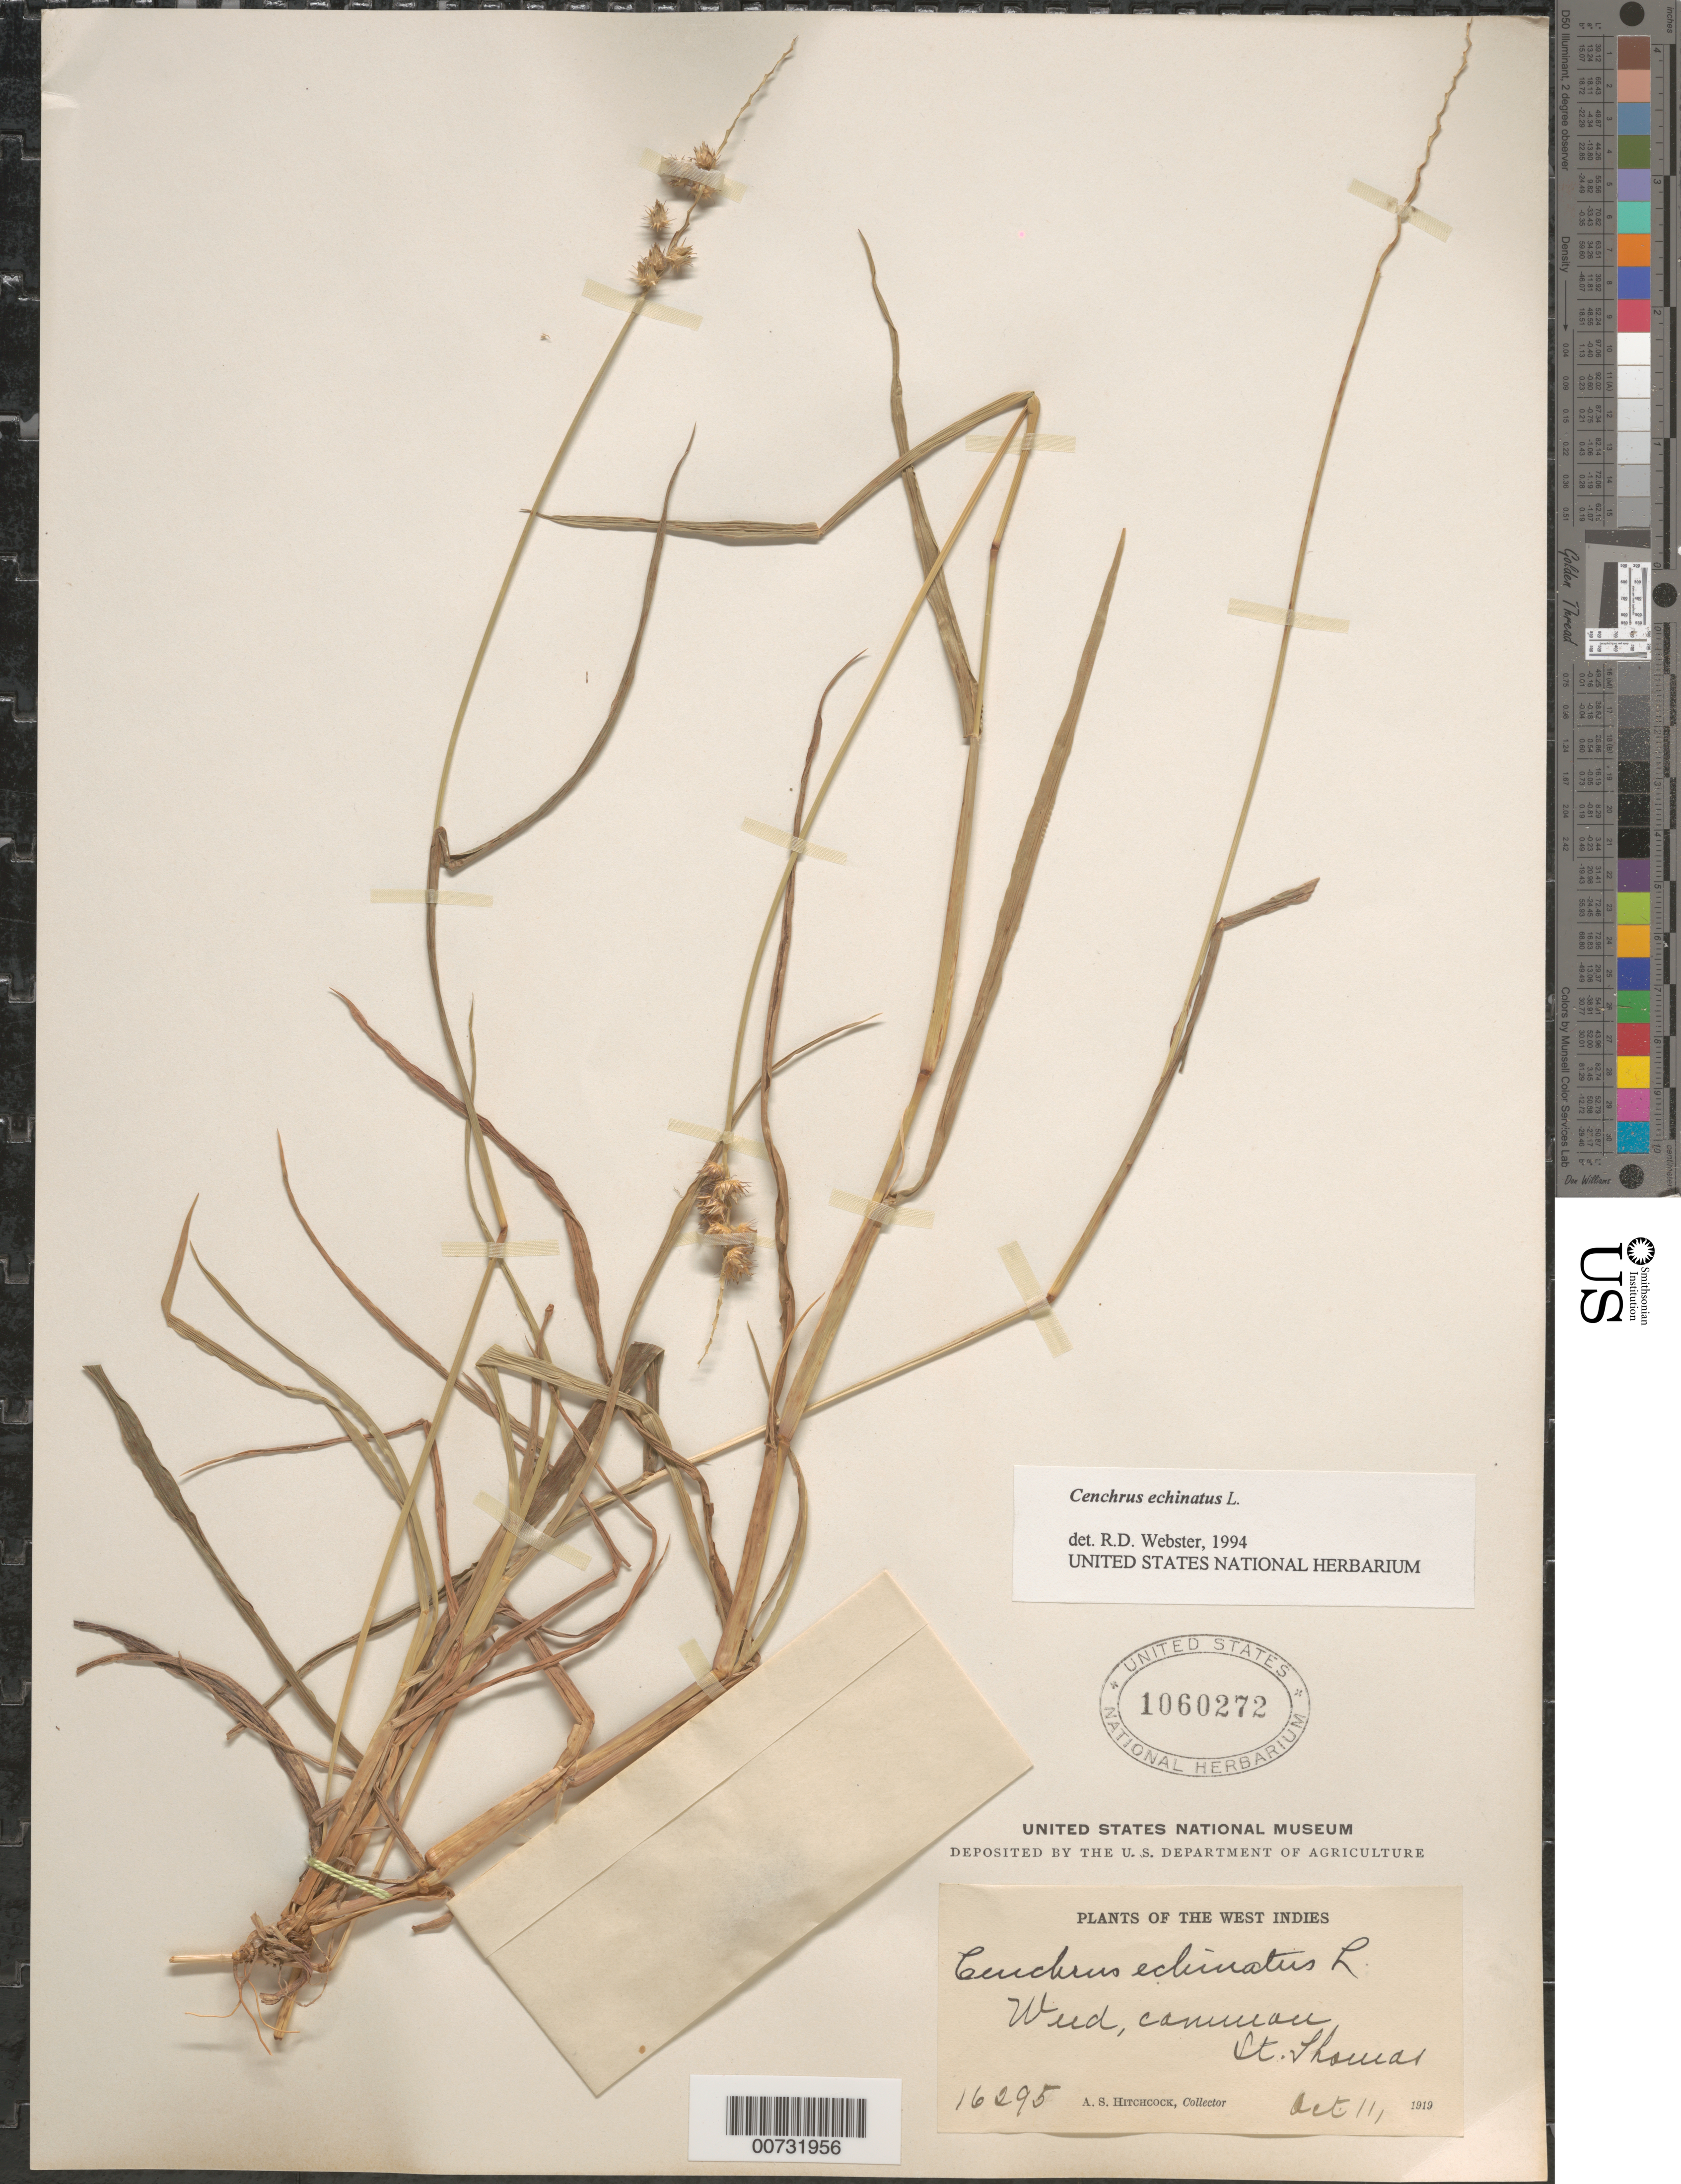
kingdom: Plantae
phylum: Tracheophyta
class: Liliopsida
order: Poales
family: Poaceae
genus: Cenchrus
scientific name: Cenchrus echinatus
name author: L.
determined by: Webster, Robert D.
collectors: A. S. Hitchcock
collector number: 16295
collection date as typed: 11 Oct 1919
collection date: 1919-10-11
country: U.S. Virgin Islands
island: St. Thomas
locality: St. Thomas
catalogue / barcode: US 1060272